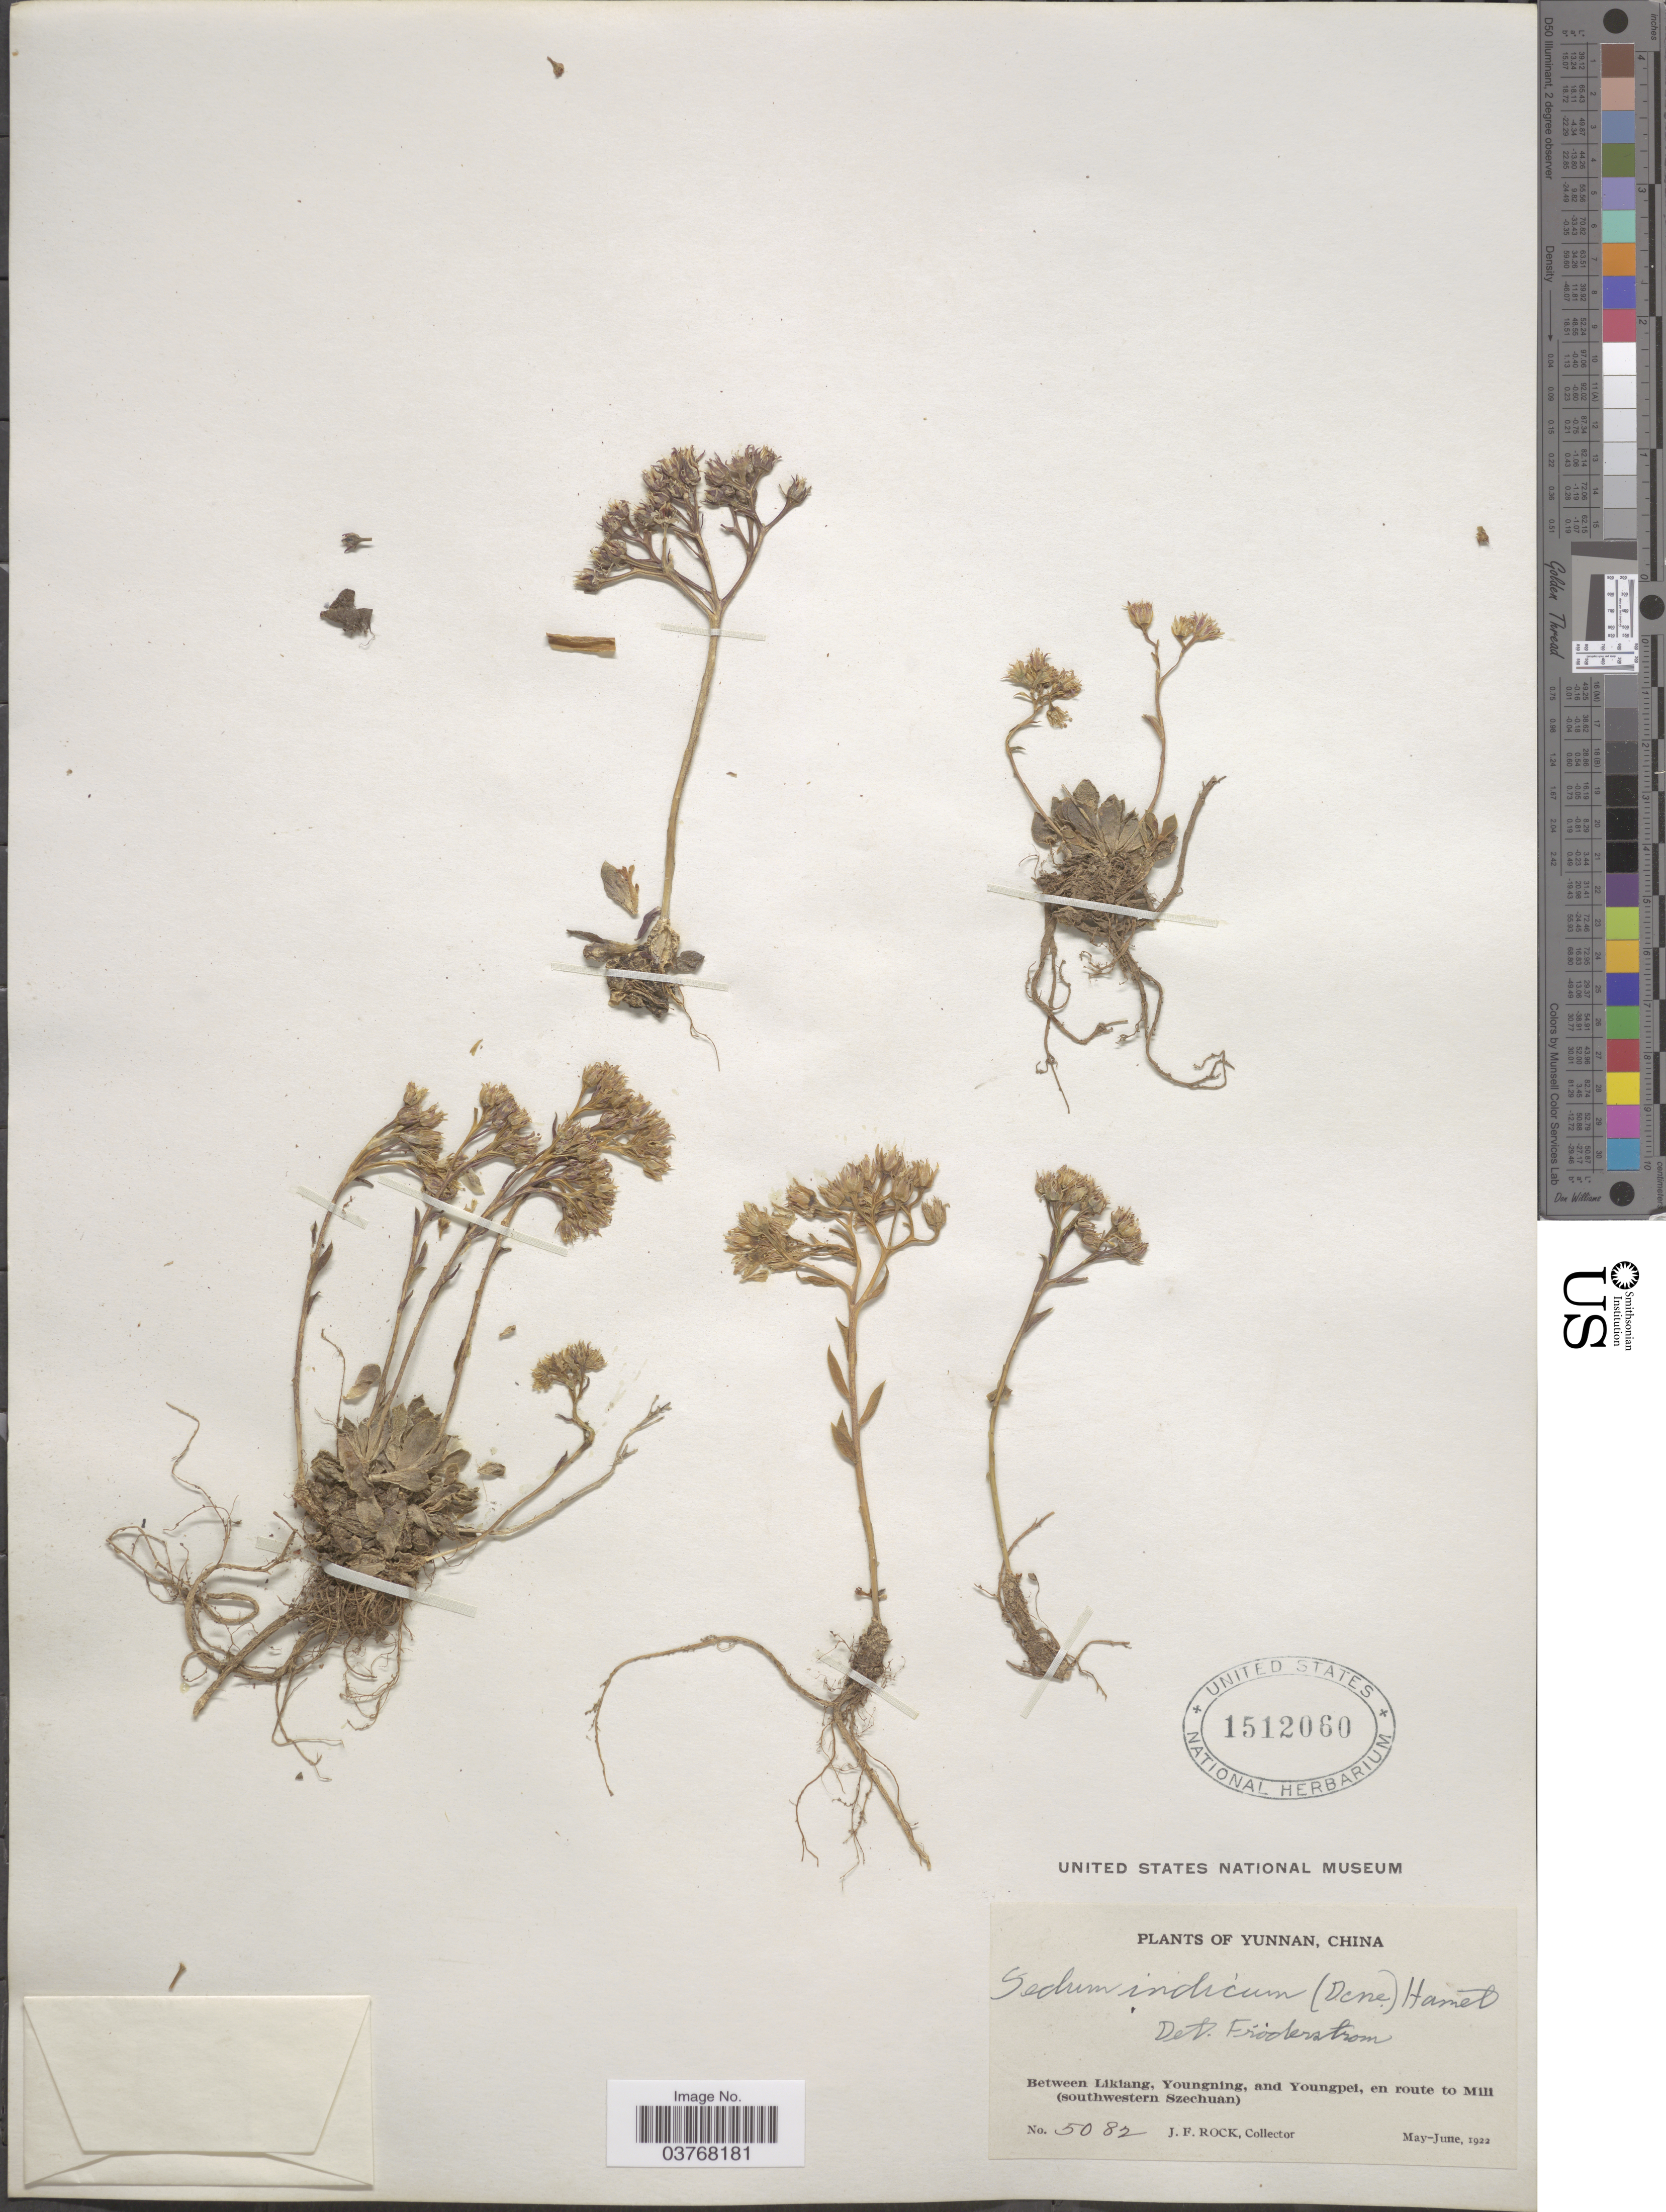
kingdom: Plantae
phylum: Tracheophyta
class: Magnoliopsida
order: Saxifragales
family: Crassulaceae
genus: Sinocrassula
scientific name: Sinocrassula indica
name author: (Decne.) A. Berger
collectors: J. Rock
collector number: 5082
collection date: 1922-05/1922-06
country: China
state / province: Yunnan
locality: Between Likiang, Youngning, and Youngpei, en route to Mili (southwestern Szechuan).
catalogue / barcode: US 1512060